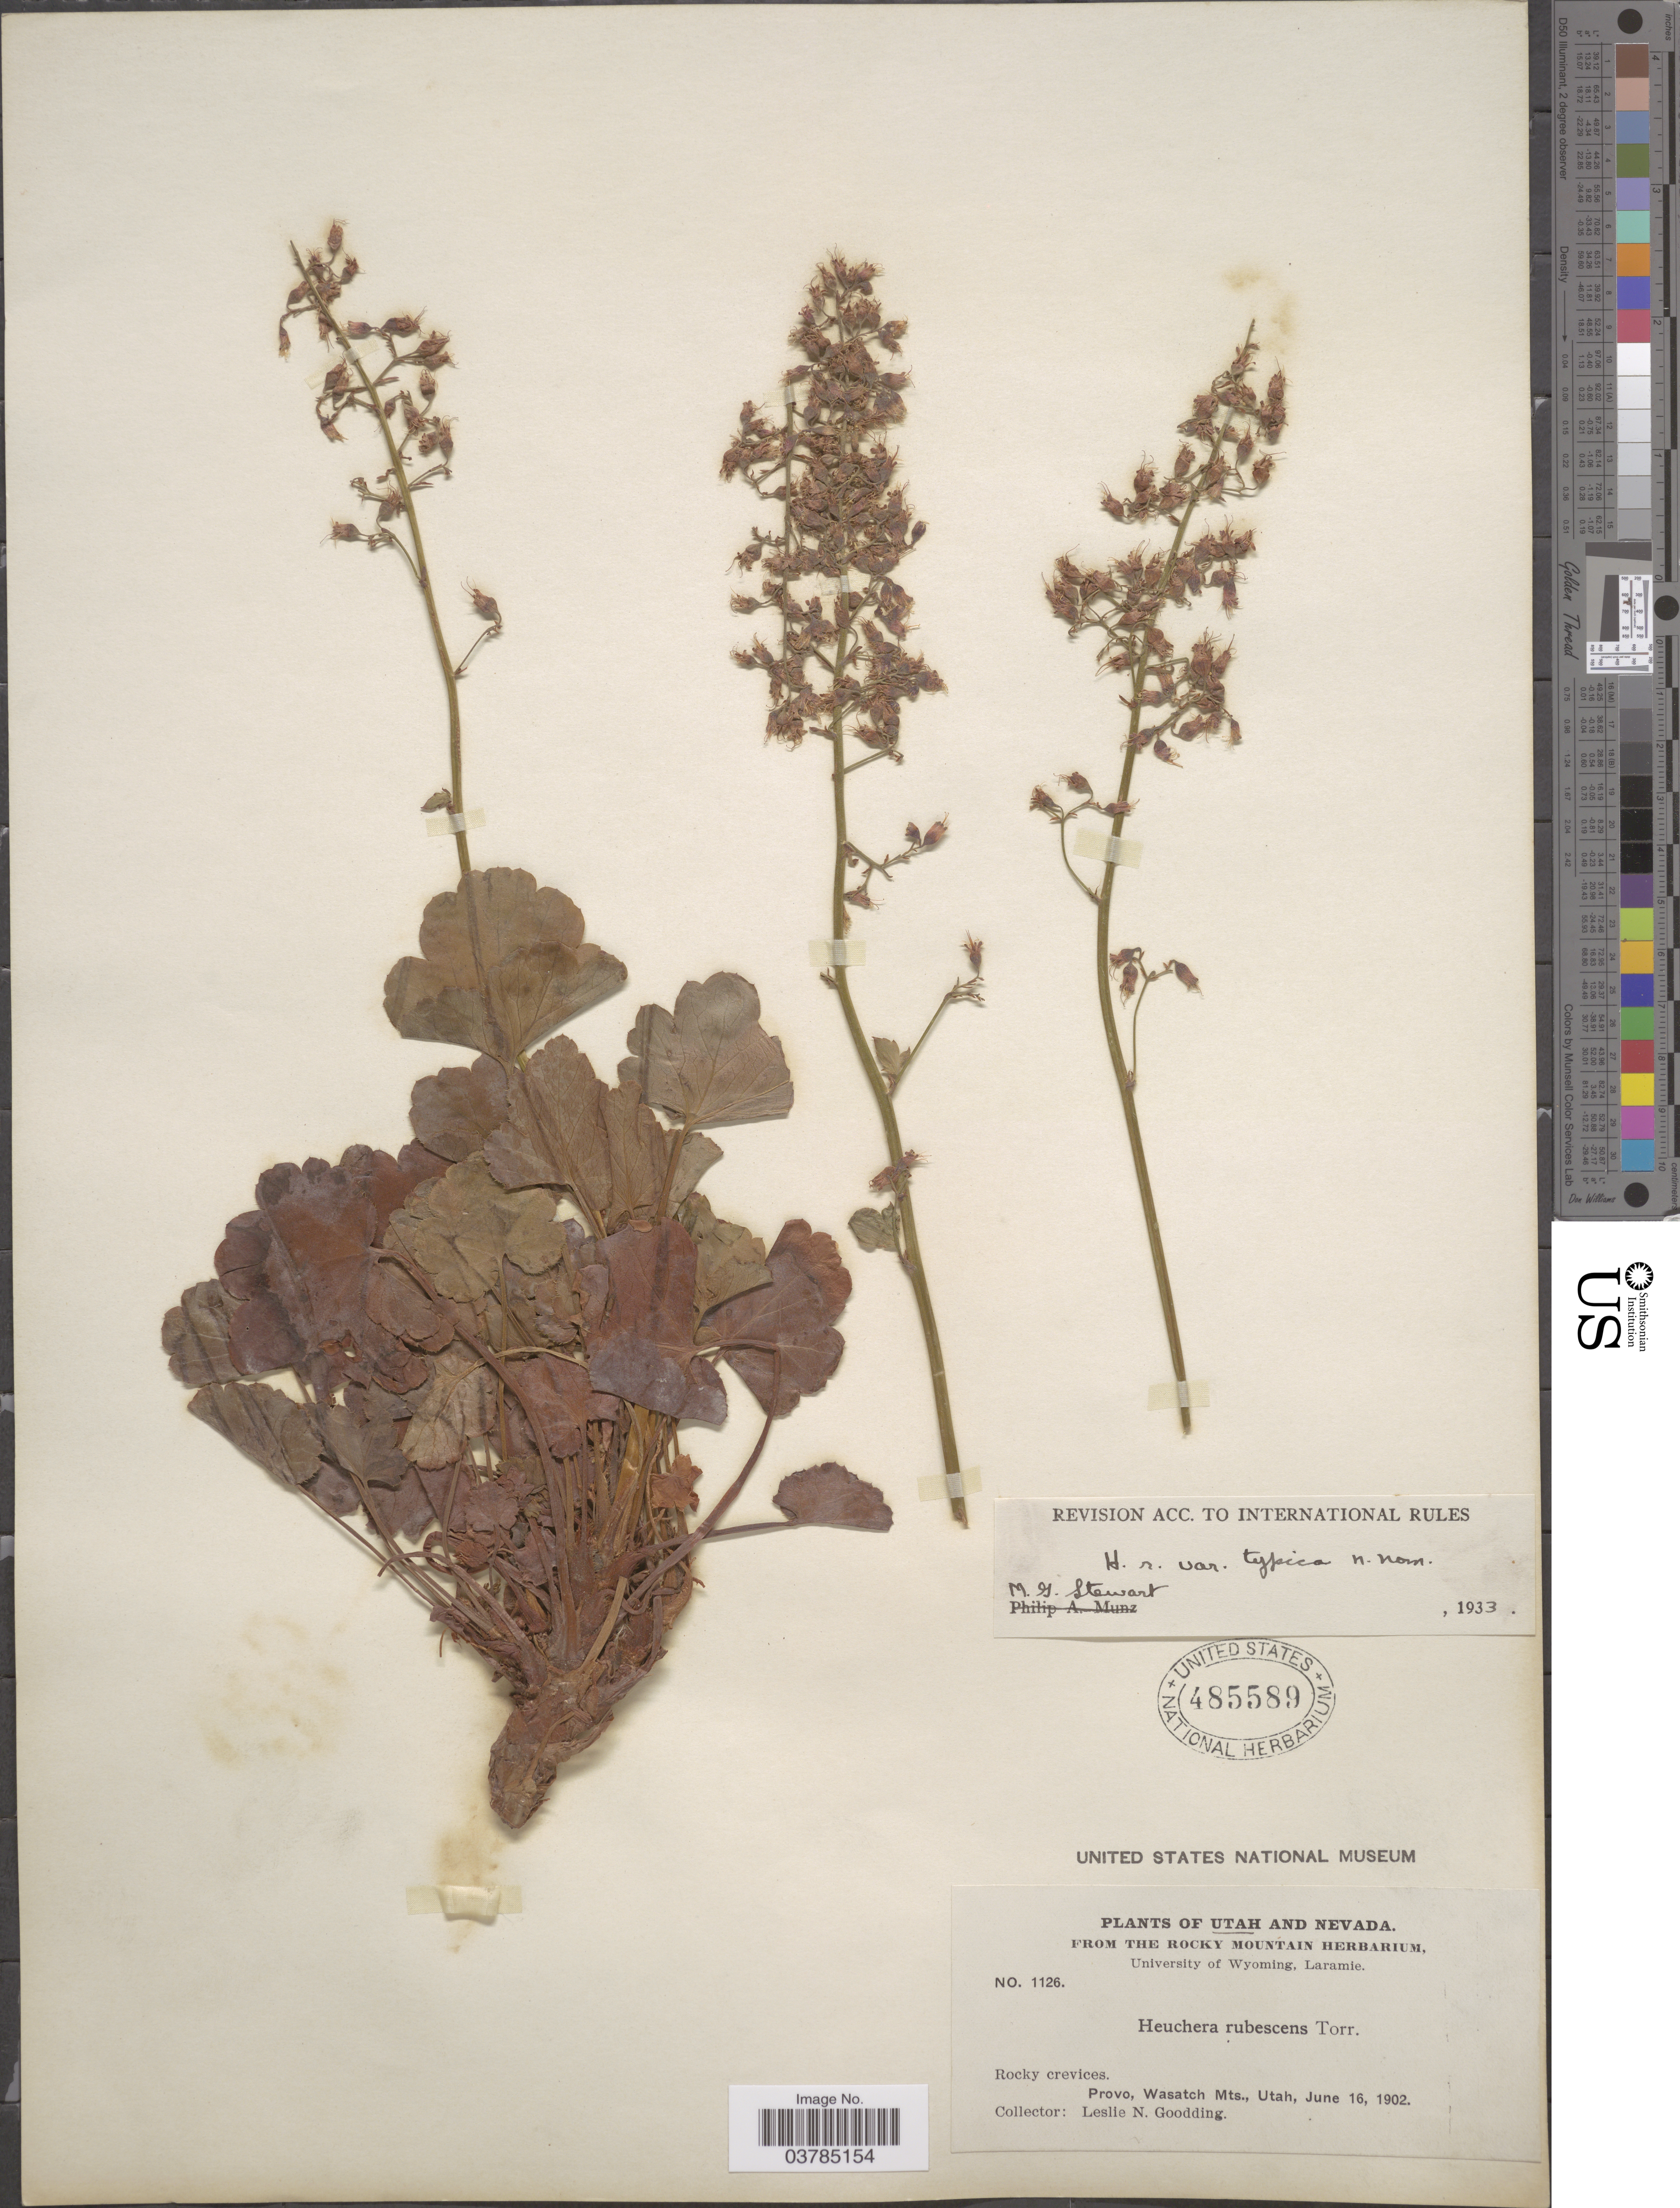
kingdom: Plantae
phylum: Tracheophyta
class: Magnoliopsida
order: Saxifragales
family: Saxifragaceae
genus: Heuchera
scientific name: Heuchera rubescens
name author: Torr.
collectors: L. N. Goodding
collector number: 1126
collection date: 1902-06-16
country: United States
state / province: Utah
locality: Provo, Wasatch Mts.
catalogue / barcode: US 485589